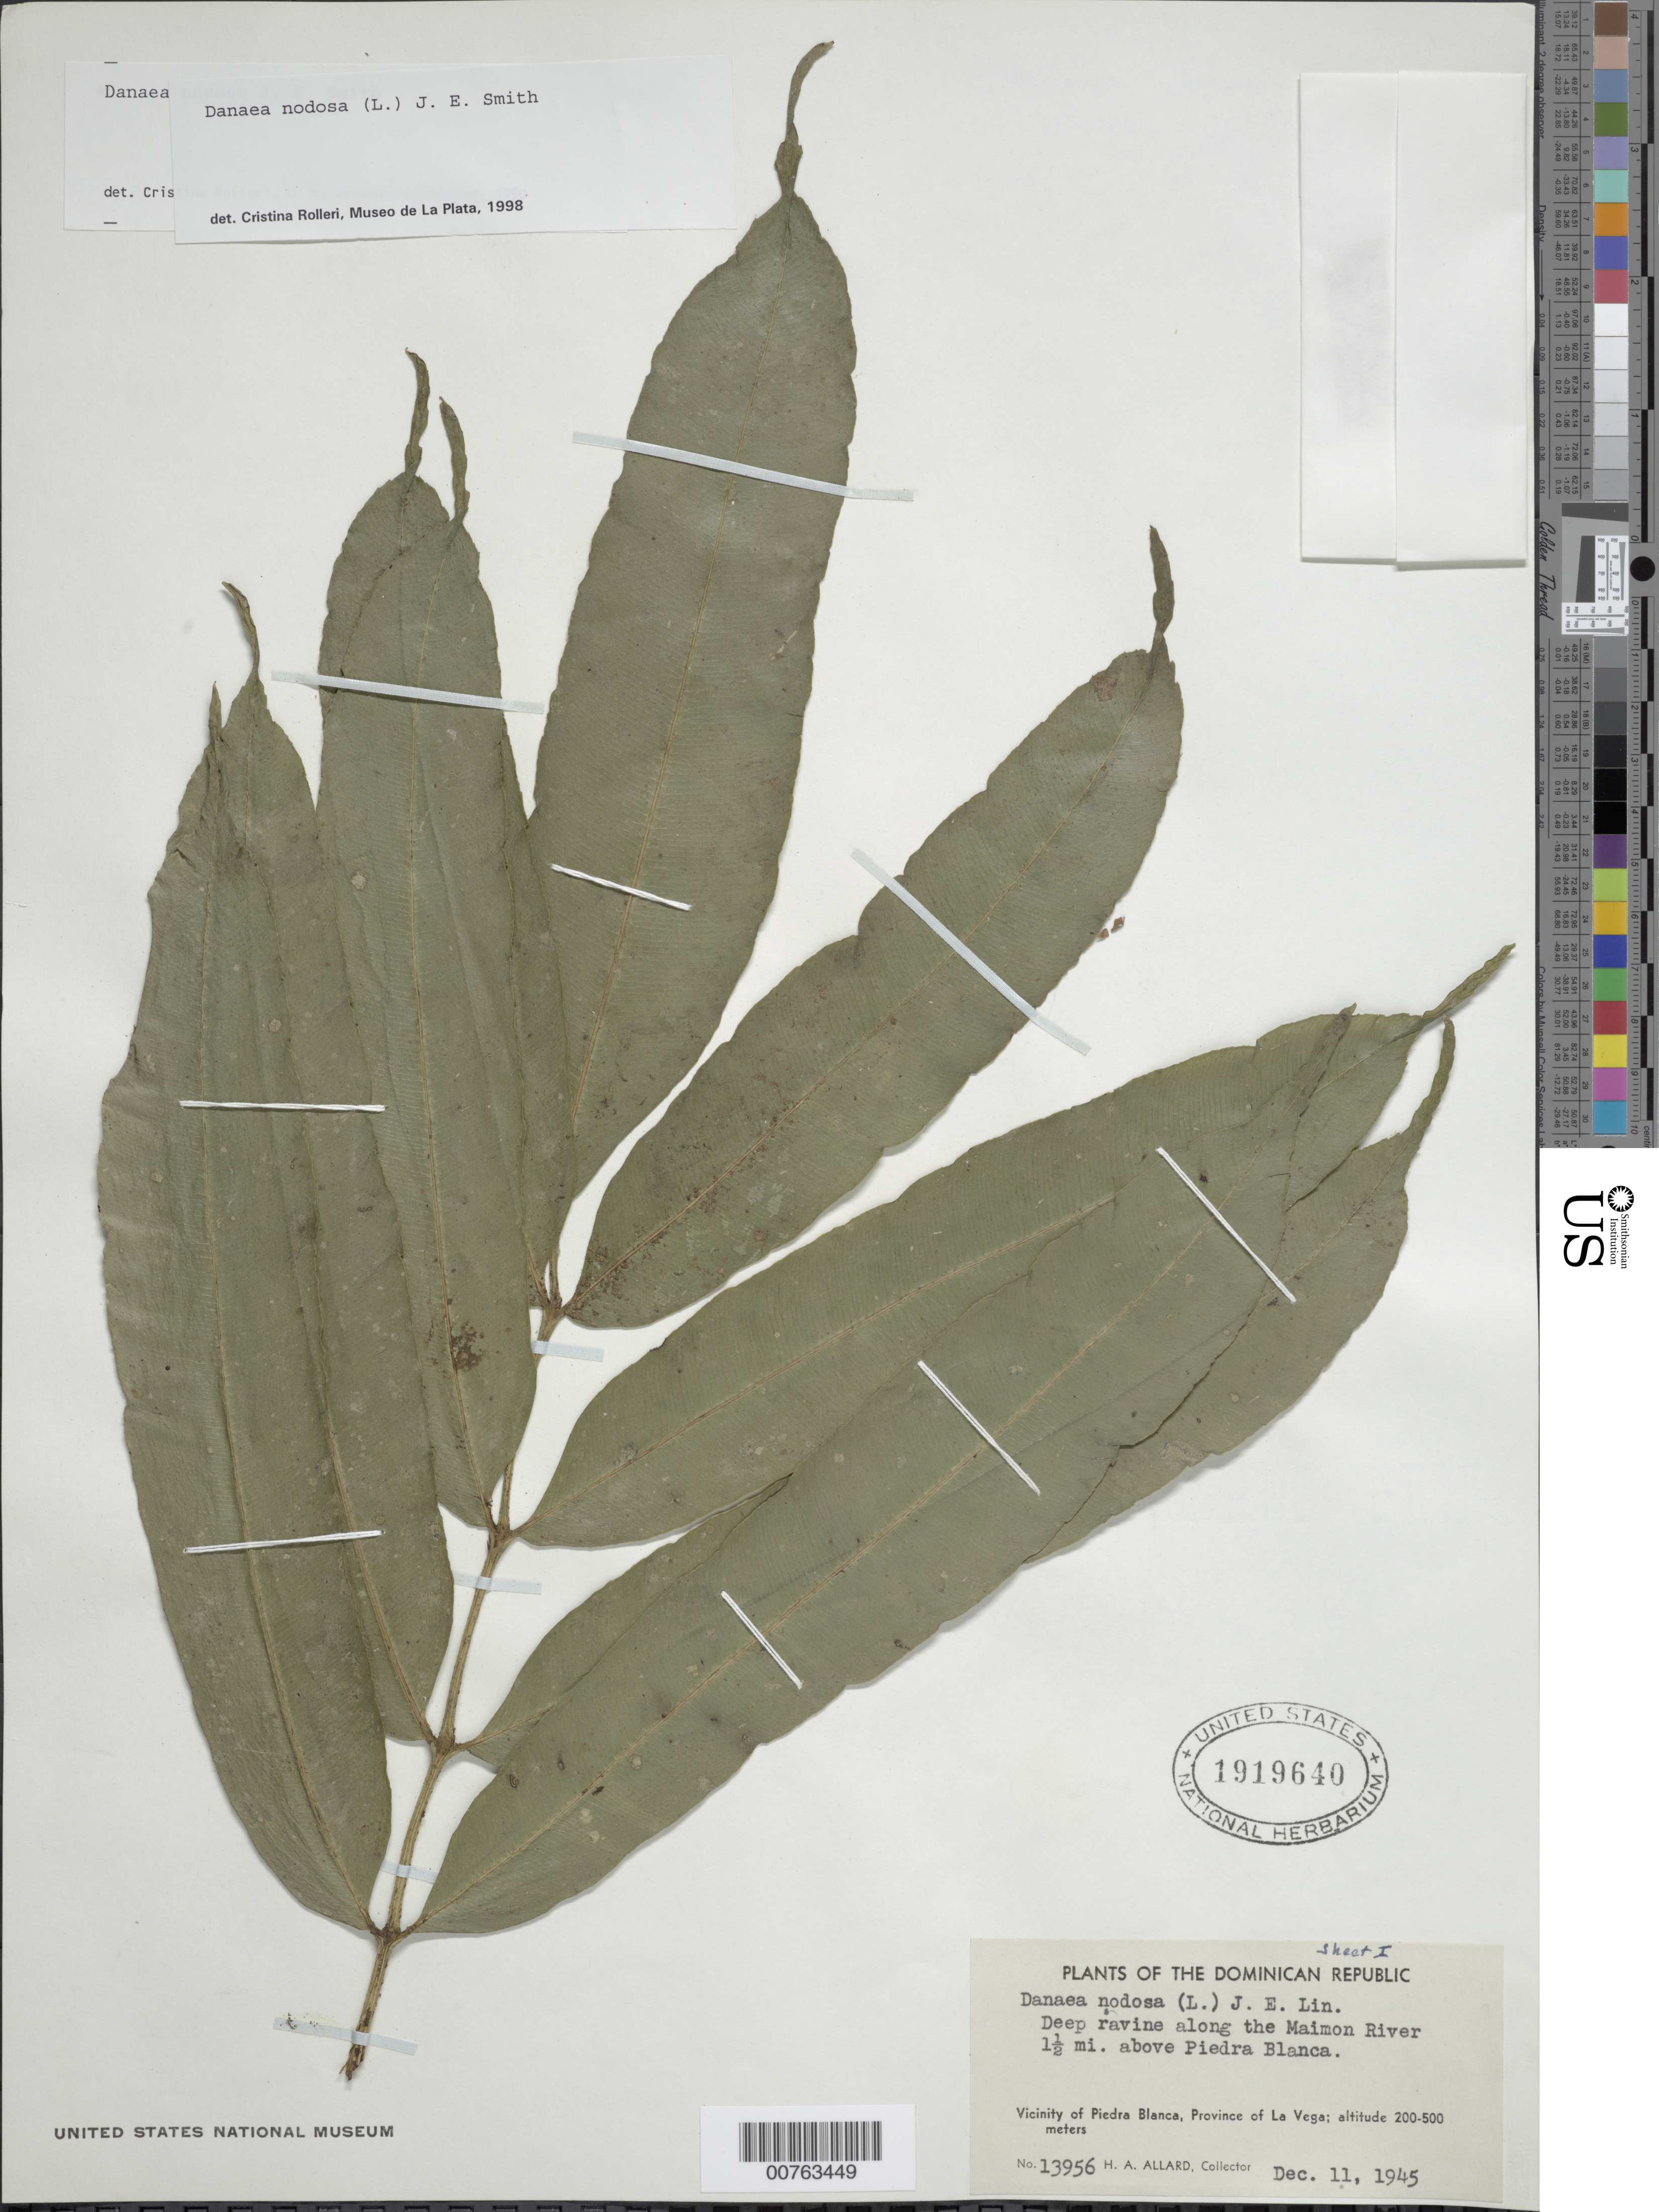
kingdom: Plantae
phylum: Tracheophyta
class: Polypodiopsida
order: Marattiales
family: Marattiaceae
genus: Danaea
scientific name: Danaea nodosa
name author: (L.) Sm.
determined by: Rolleri, Cristina H.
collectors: H. A. Allard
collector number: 13956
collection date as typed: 11 Dec 1945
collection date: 1945-12-11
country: Dominican Republic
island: Hispaniola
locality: Vicinity of Piedra Blanca. Province of La Vega. Along the Maimon River, 1.5 mi above Piedra Blanca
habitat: Deep ravine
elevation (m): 200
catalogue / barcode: US 1919640